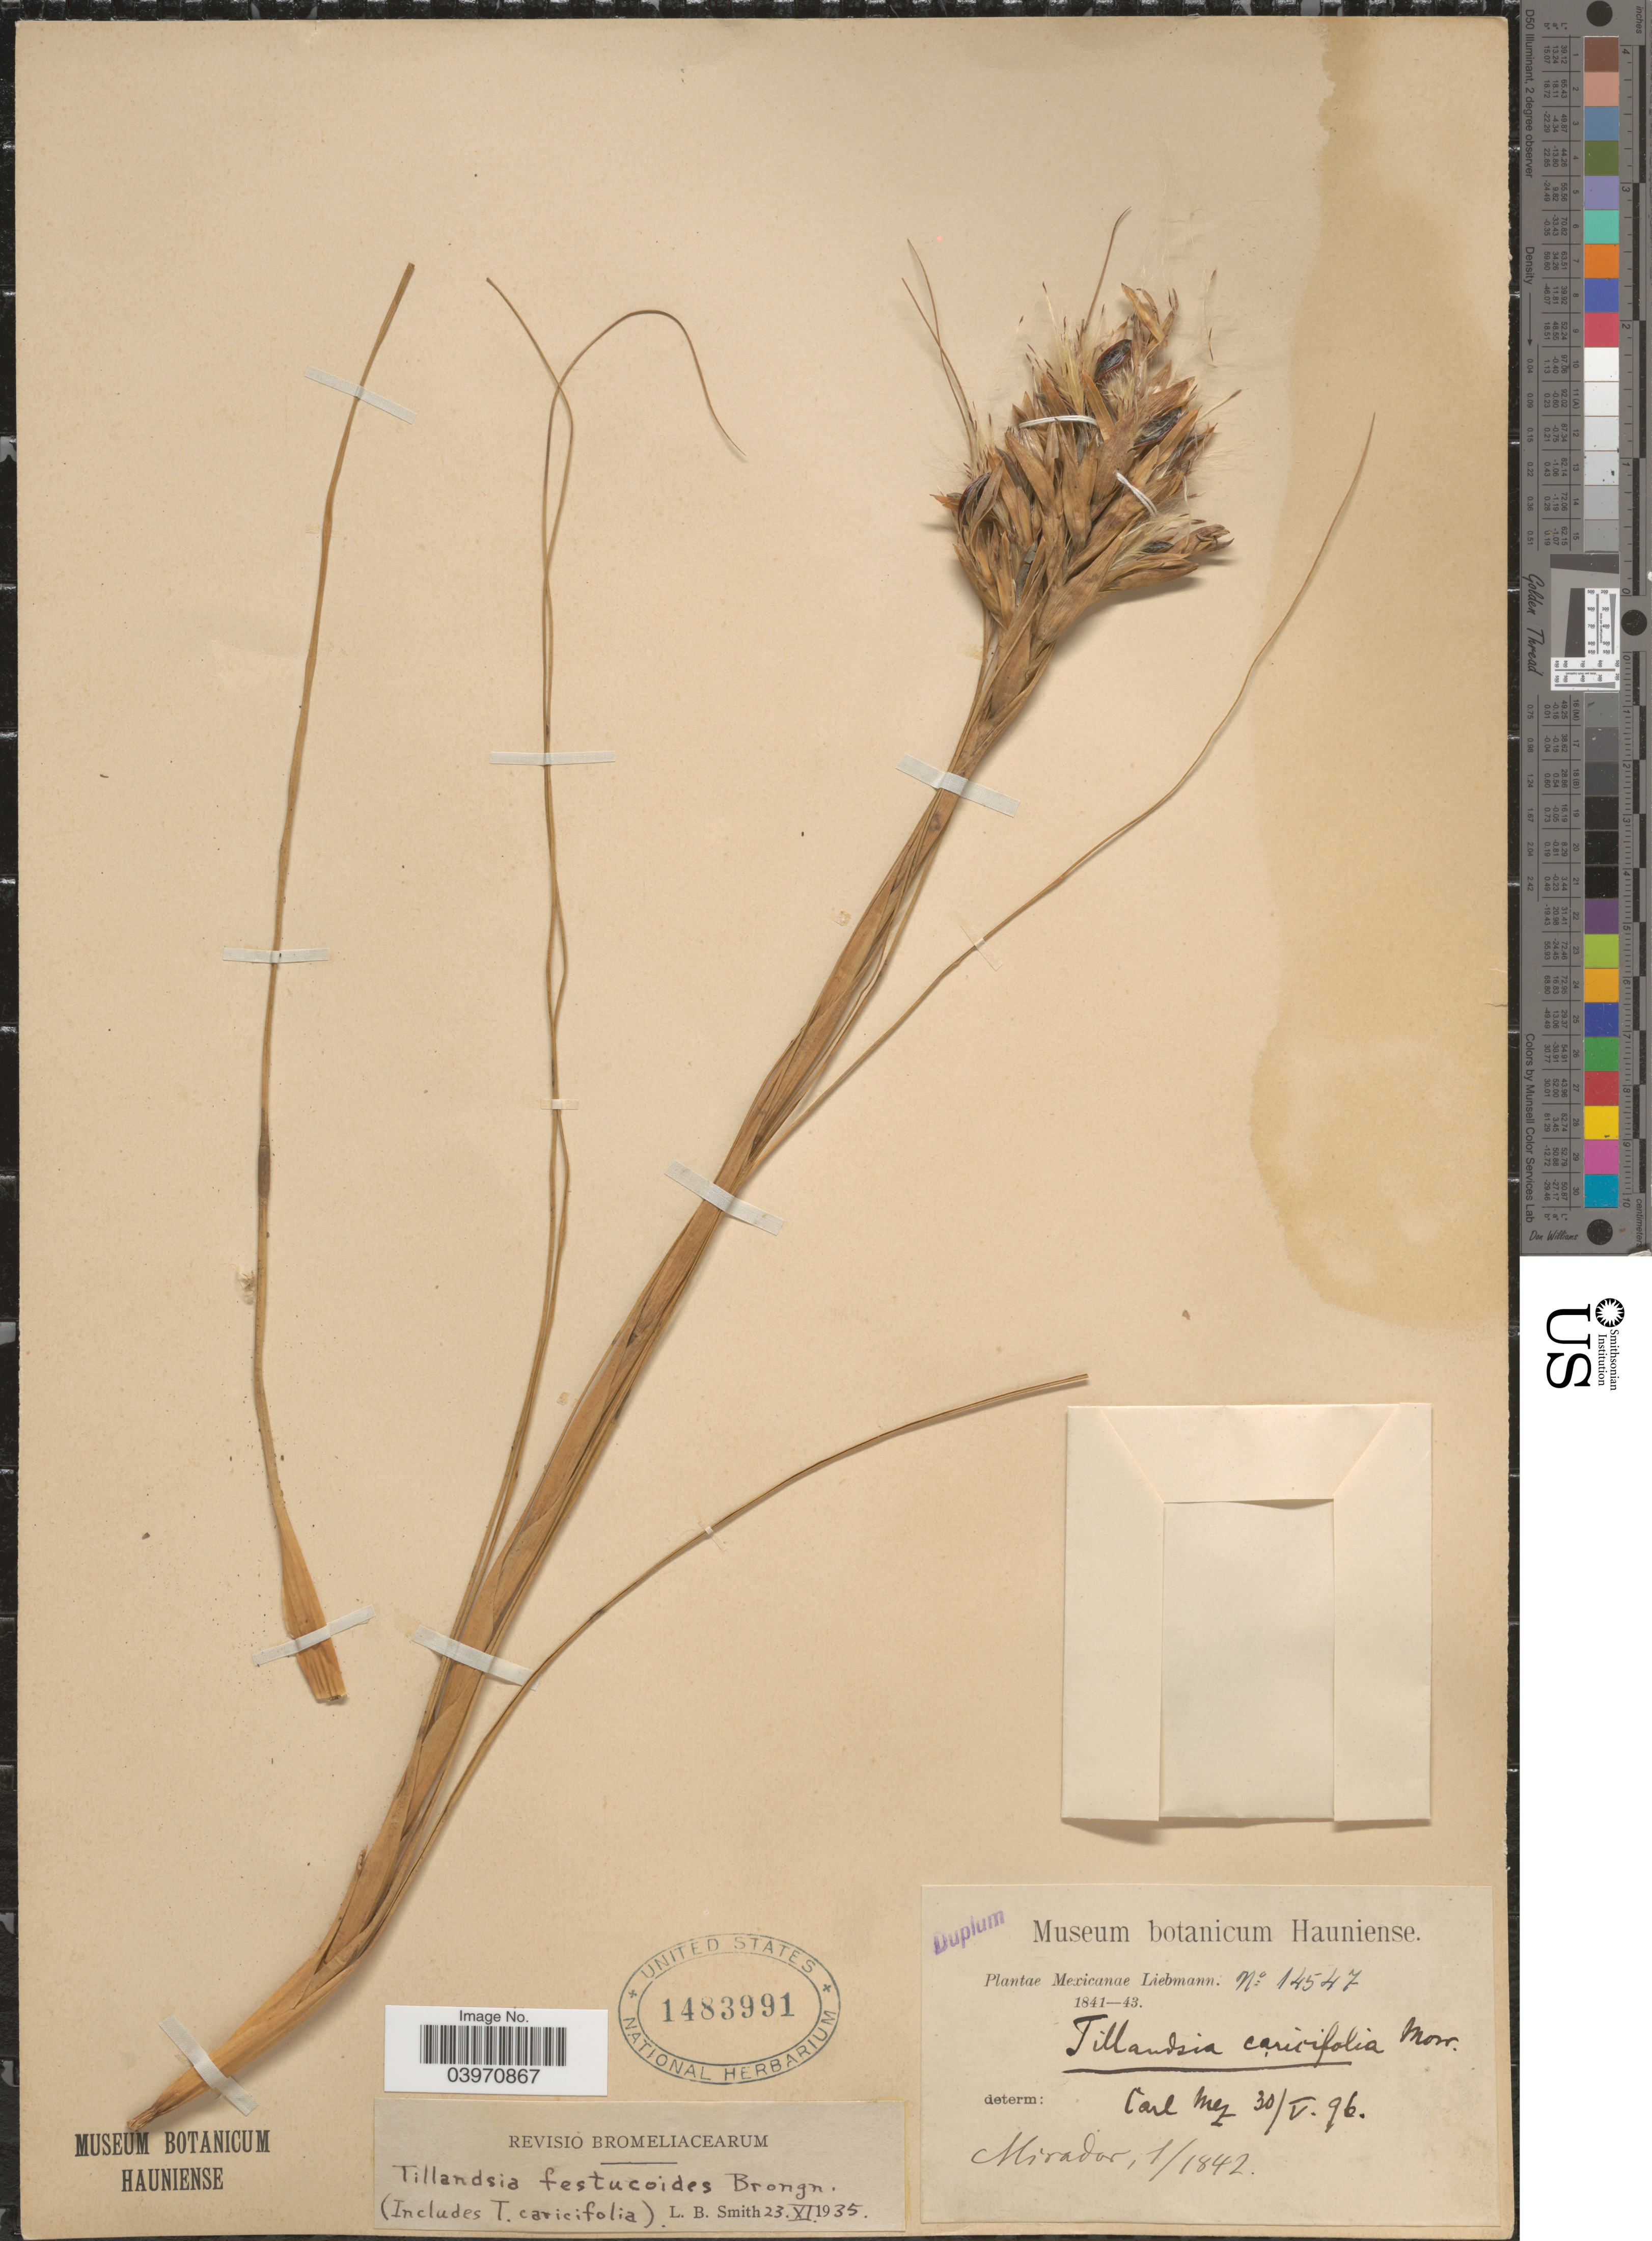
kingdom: Plantae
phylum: Tracheophyta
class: Liliopsida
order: Poales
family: Bromeliaceae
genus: Tillandsia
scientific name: Tillandsia festucoides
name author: Brongn. ex Mez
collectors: Liebmann, --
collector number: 14547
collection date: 1842-01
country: Mexico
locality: Mirador.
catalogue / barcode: US 1483991